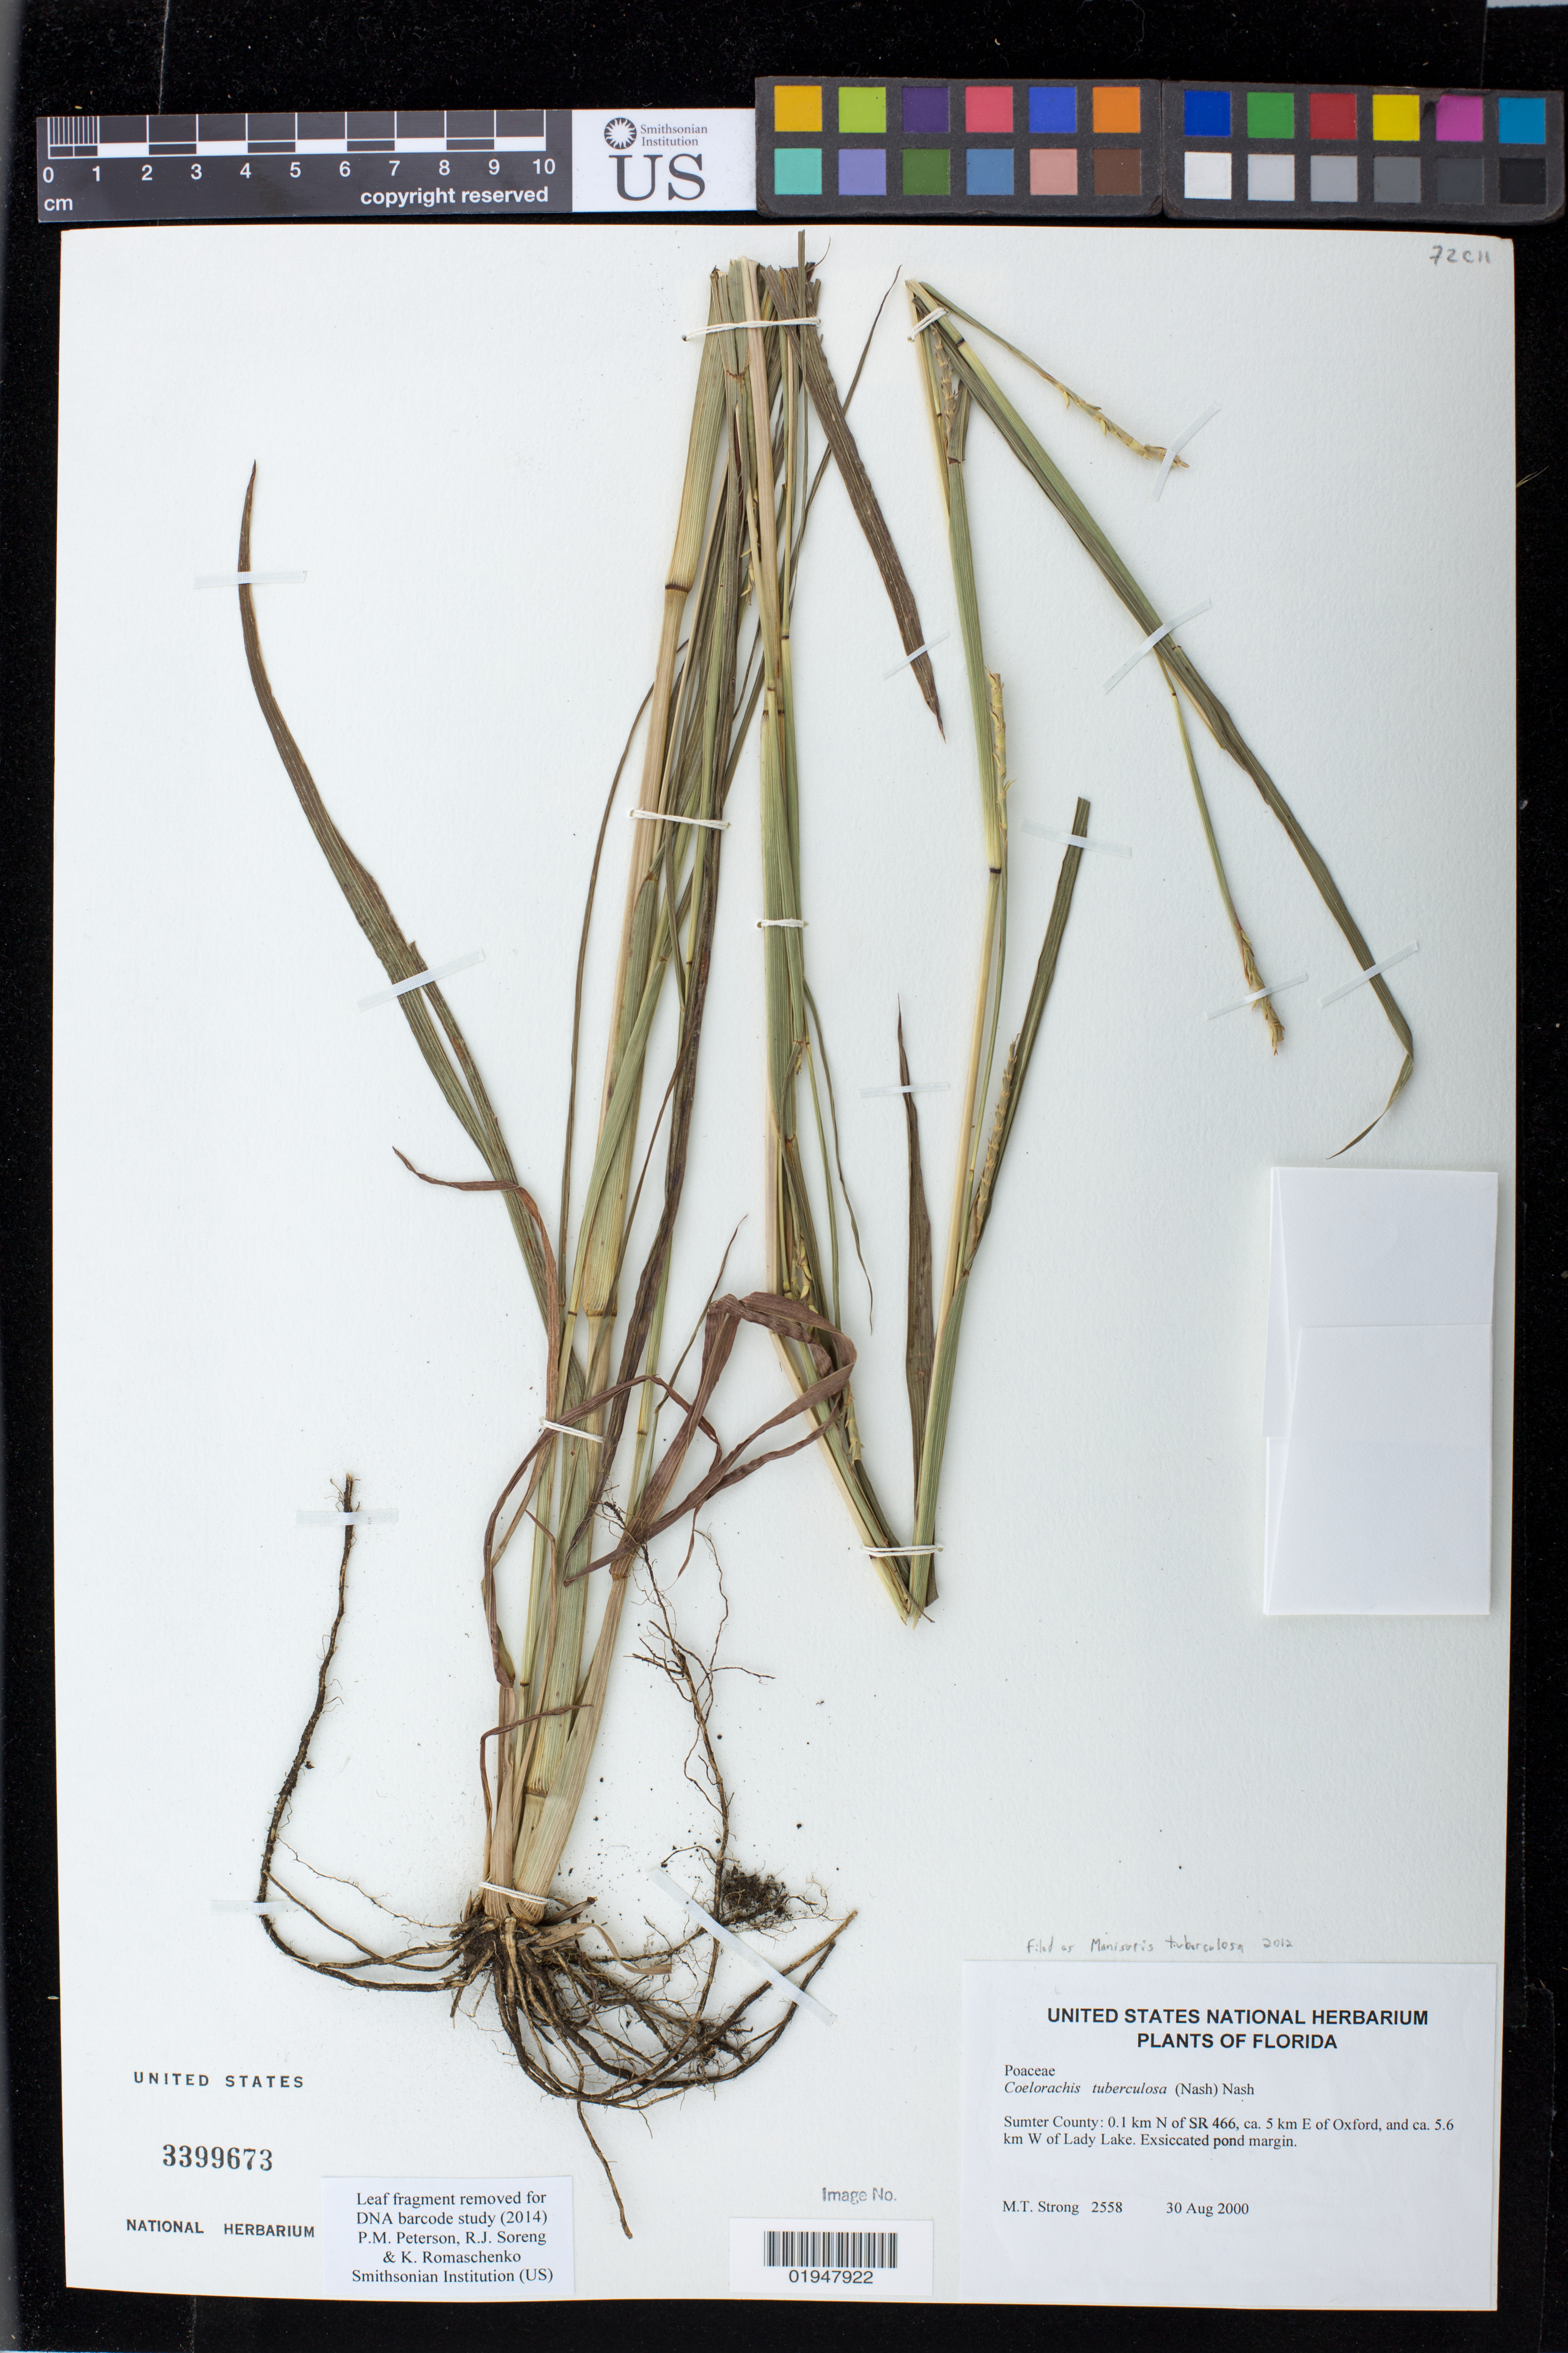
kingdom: Plantae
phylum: Tracheophyta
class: Liliopsida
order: Poales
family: Poaceae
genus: Manisuris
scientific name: Manisuris tuberculosa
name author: Nash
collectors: M. T. Strong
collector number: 2558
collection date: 2000-08-30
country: United States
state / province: Florida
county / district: Sumter County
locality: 0.1 km N of SR 466, ca. 5 km E of Oxford, and ca. 5.6 km W of Lady Lake.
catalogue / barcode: US 3399673